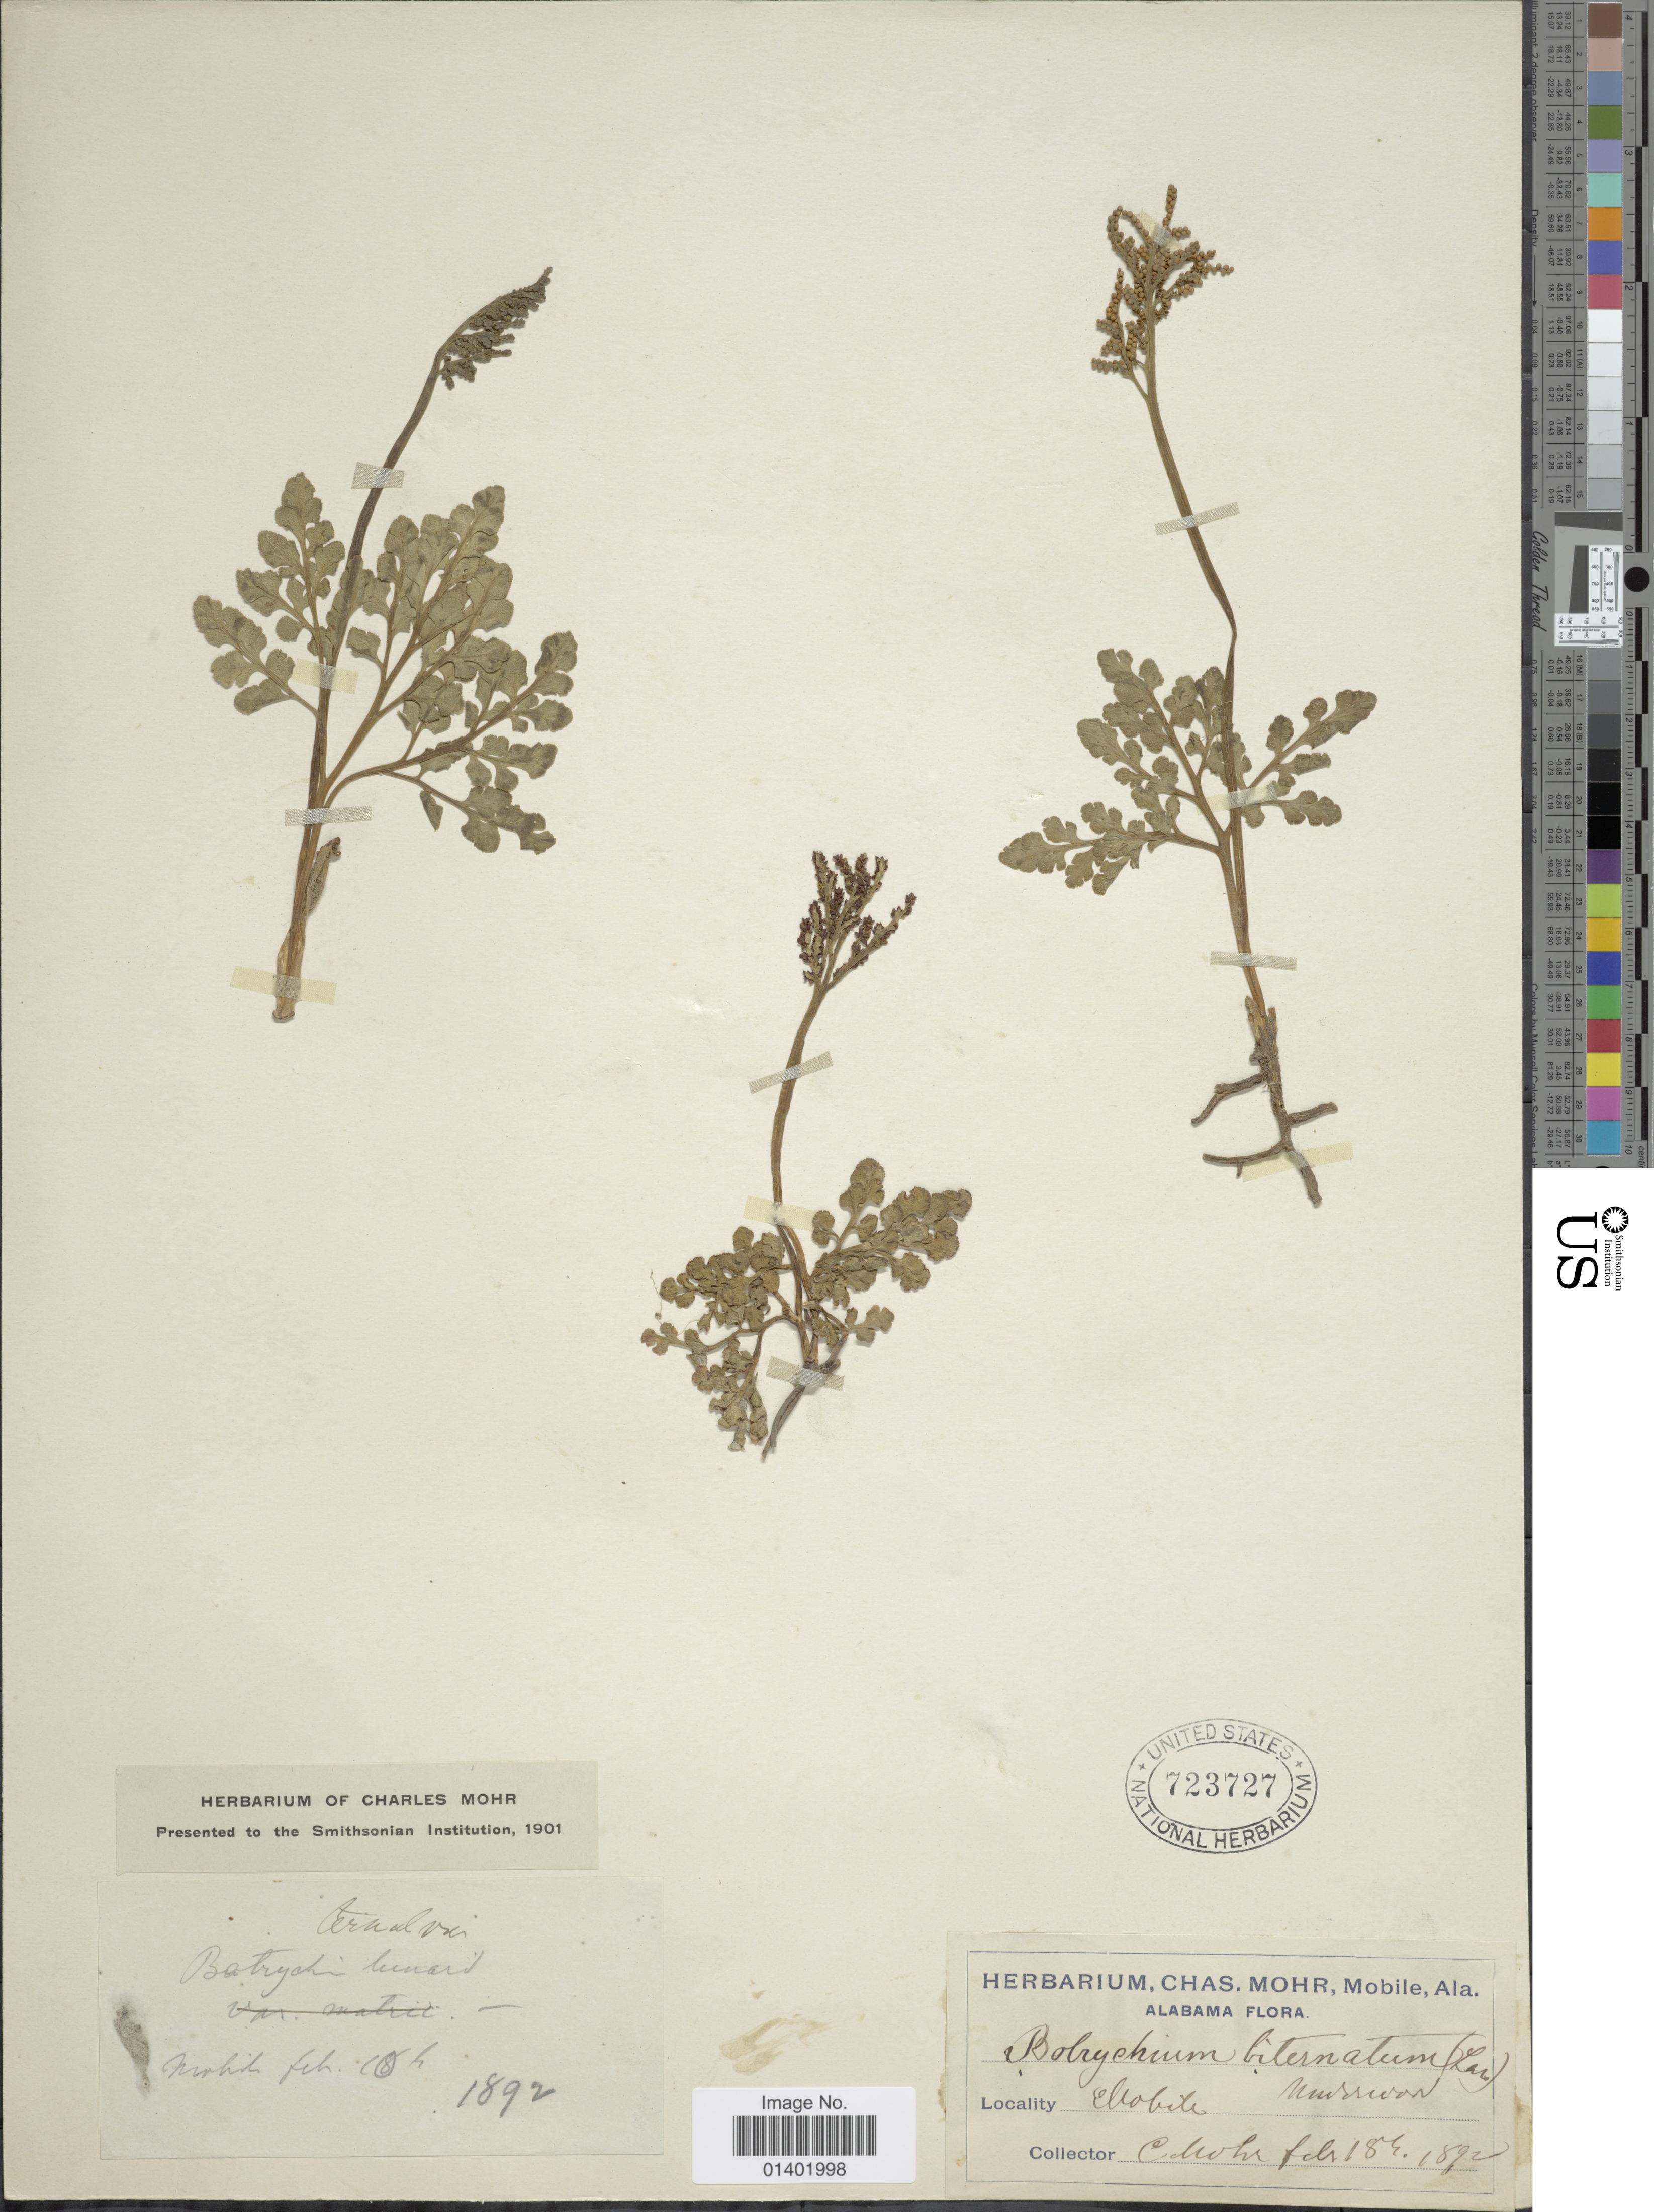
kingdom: Plantae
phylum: Tracheophyta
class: Polypodiopsida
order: Ophioglossales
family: Ophioglossaceae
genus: Botrychium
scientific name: Botrychium lunarioides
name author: (Michaux) Sw.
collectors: C. T. Mohr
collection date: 1892-02-18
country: United States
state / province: Alabama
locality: Mobile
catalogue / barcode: US 723727